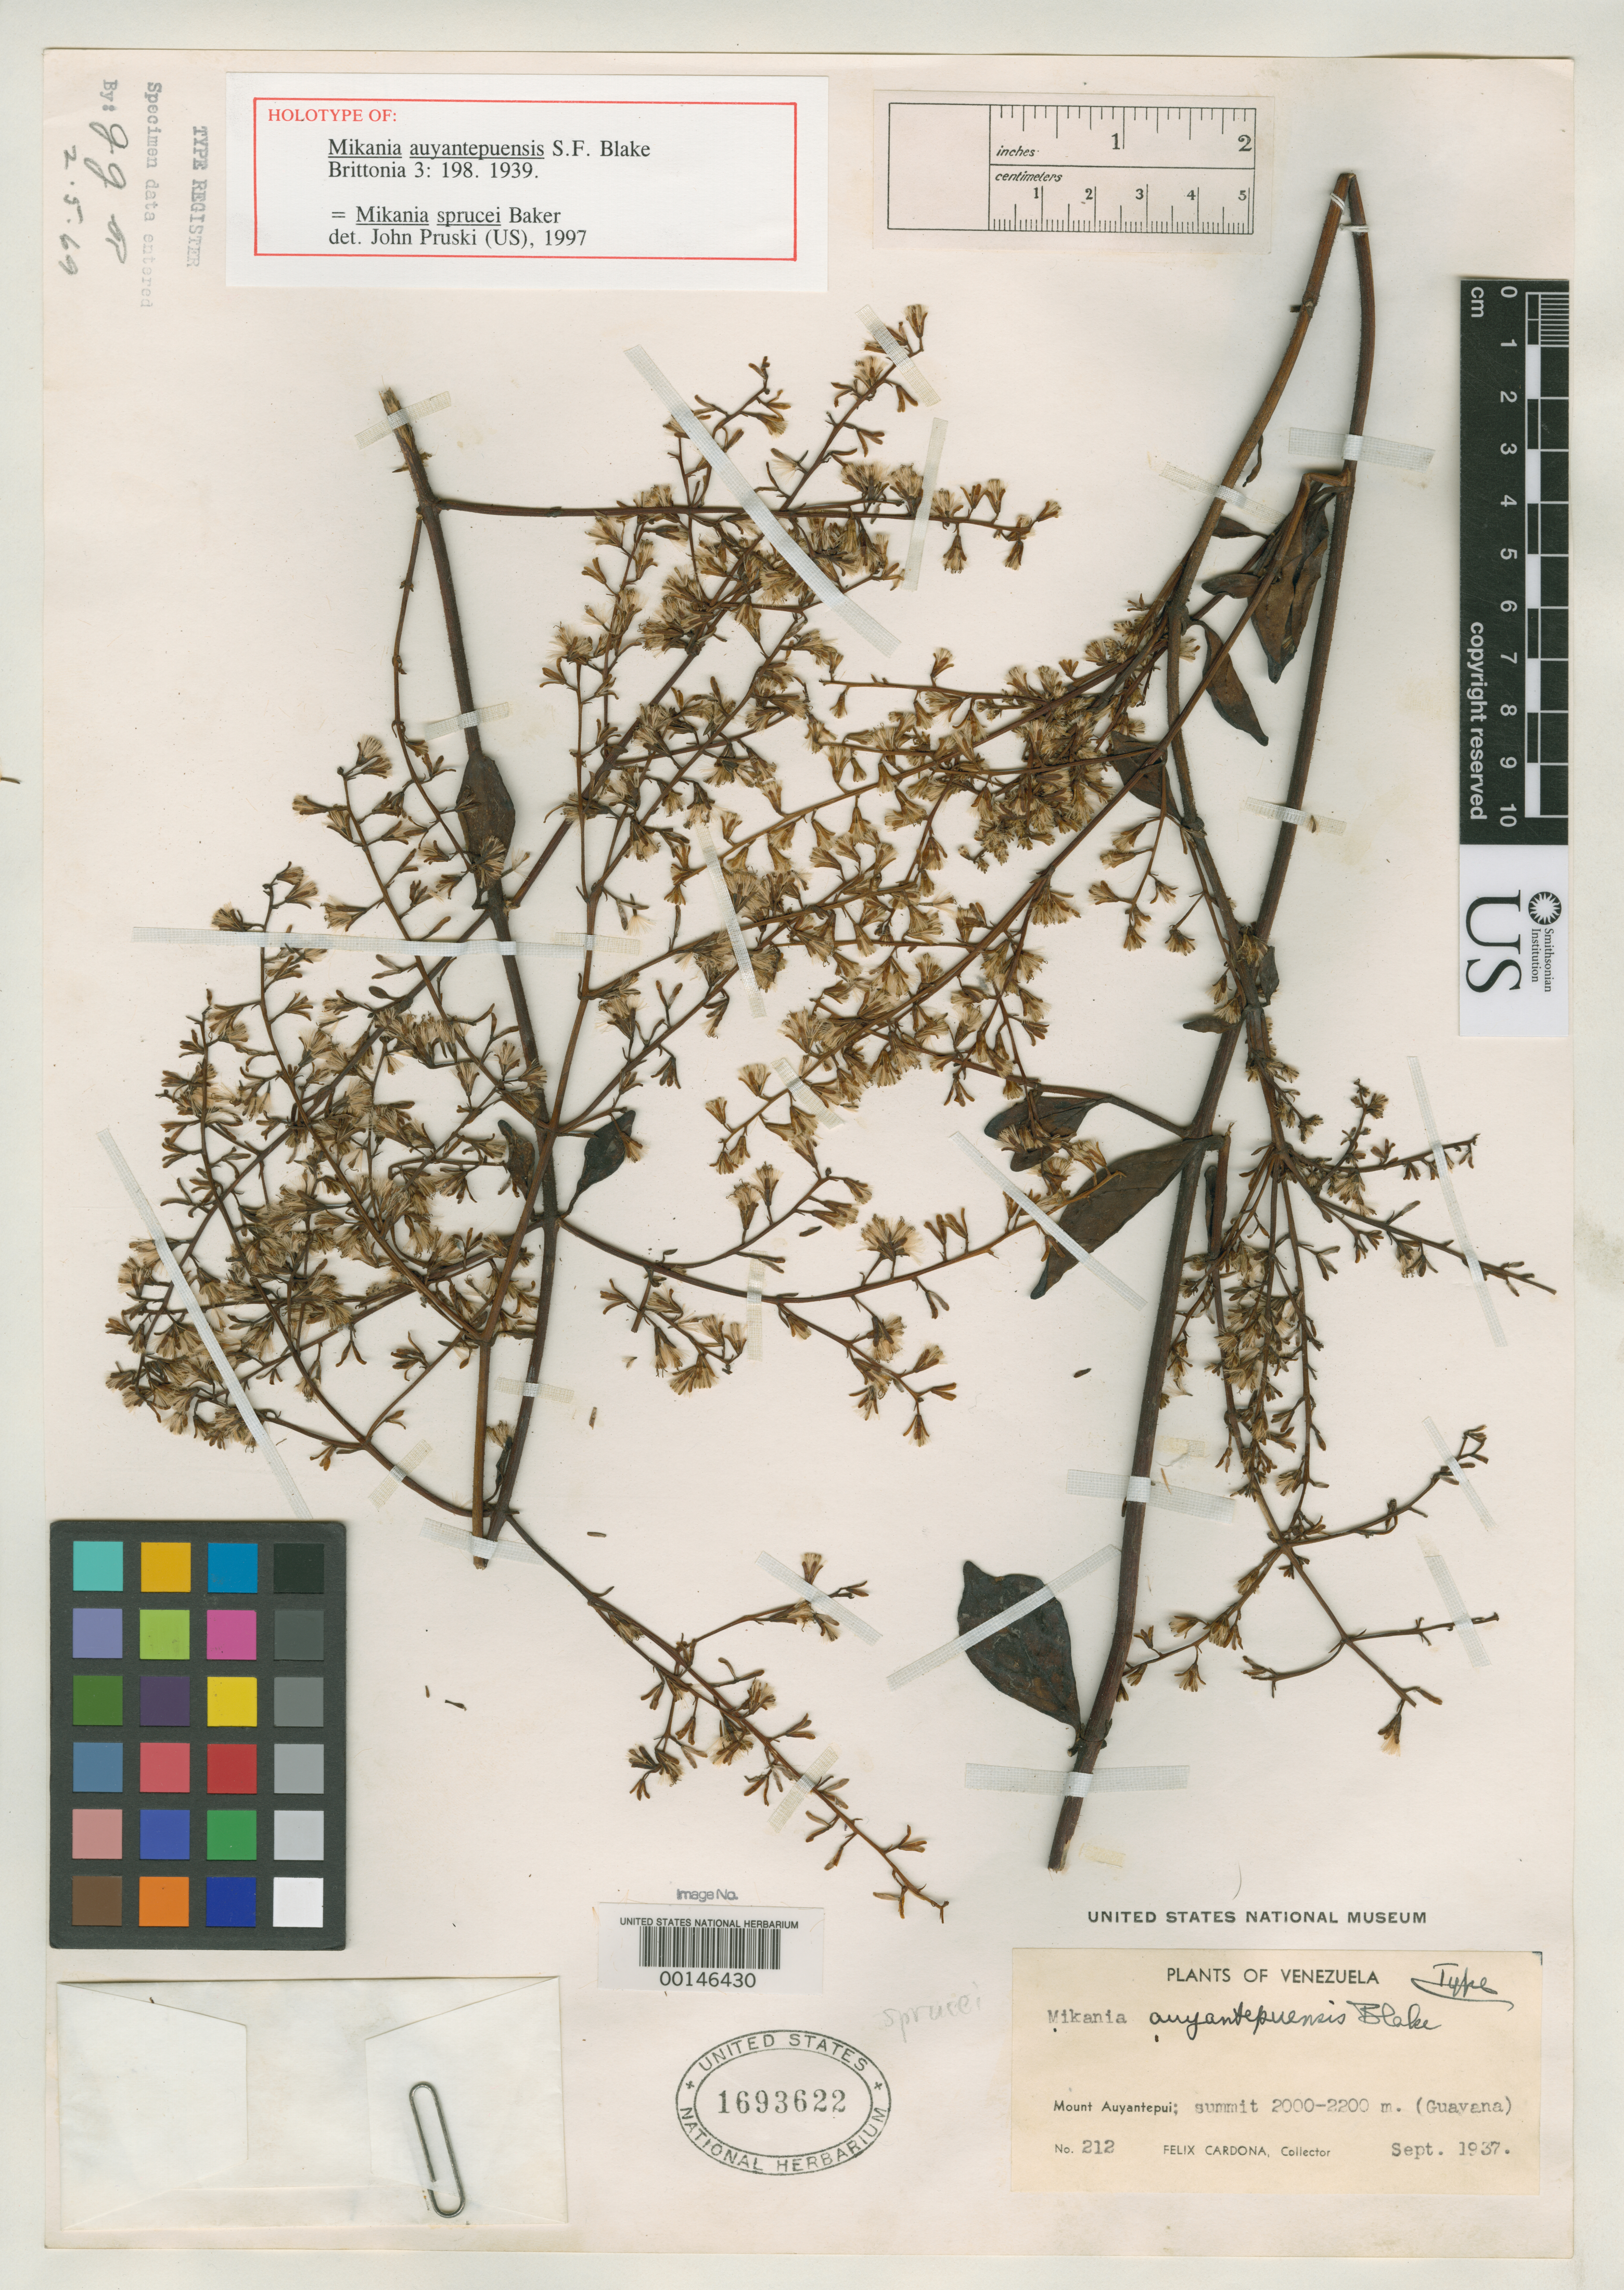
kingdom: Plantae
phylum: Tracheophyta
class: Magnoliopsida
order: Asterales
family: Asteraceae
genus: Mikania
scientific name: Mikania auyantepuensis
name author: S.F. Blake in Gleason & Killip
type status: Holotype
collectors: F. Cardona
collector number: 212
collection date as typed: Sep 1937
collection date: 1937-09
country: Venezuela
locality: Mt. Auyantepui.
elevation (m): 2000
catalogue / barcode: US 1693622